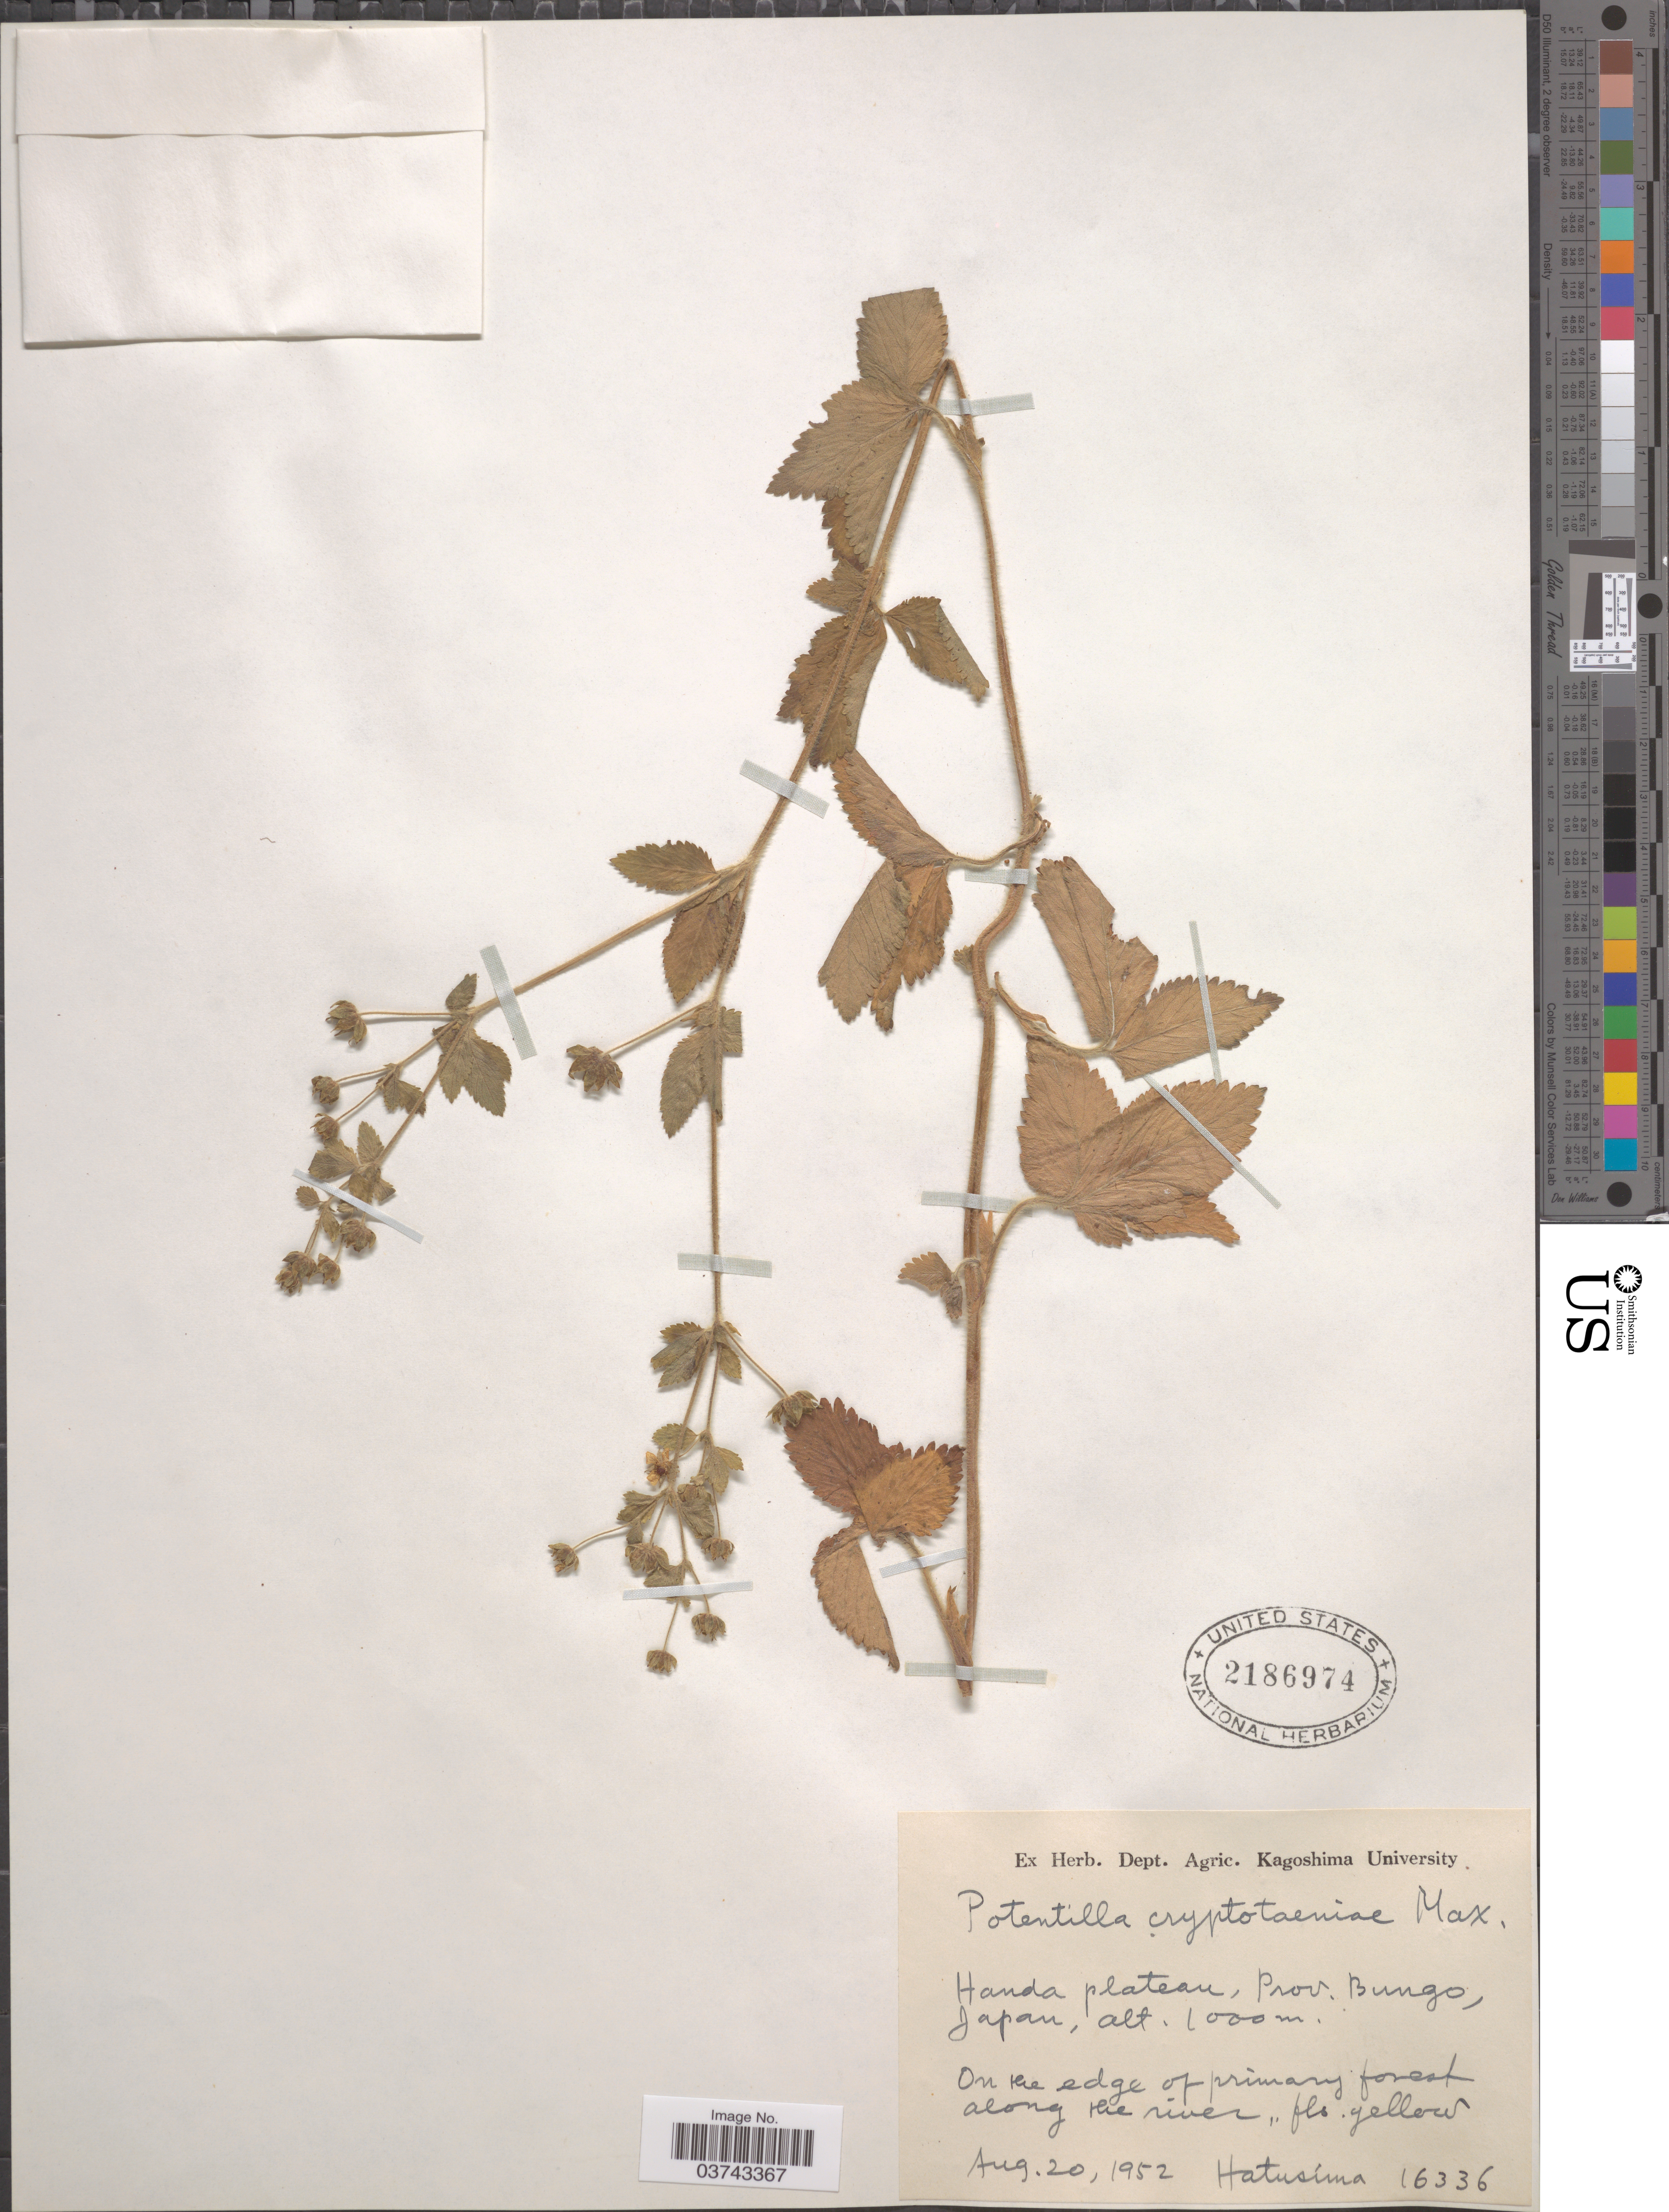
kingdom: Plantae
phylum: Tracheophyta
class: Magnoliopsida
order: Rosales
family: Rosaceae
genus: Potentilla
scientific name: Potentilla cryptotaeniae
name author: Maxim.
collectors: -. Hatusima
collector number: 16336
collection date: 1952-08-20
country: Japan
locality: Handa plateau, Prov. Bungo.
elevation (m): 1000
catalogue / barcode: US 2186974